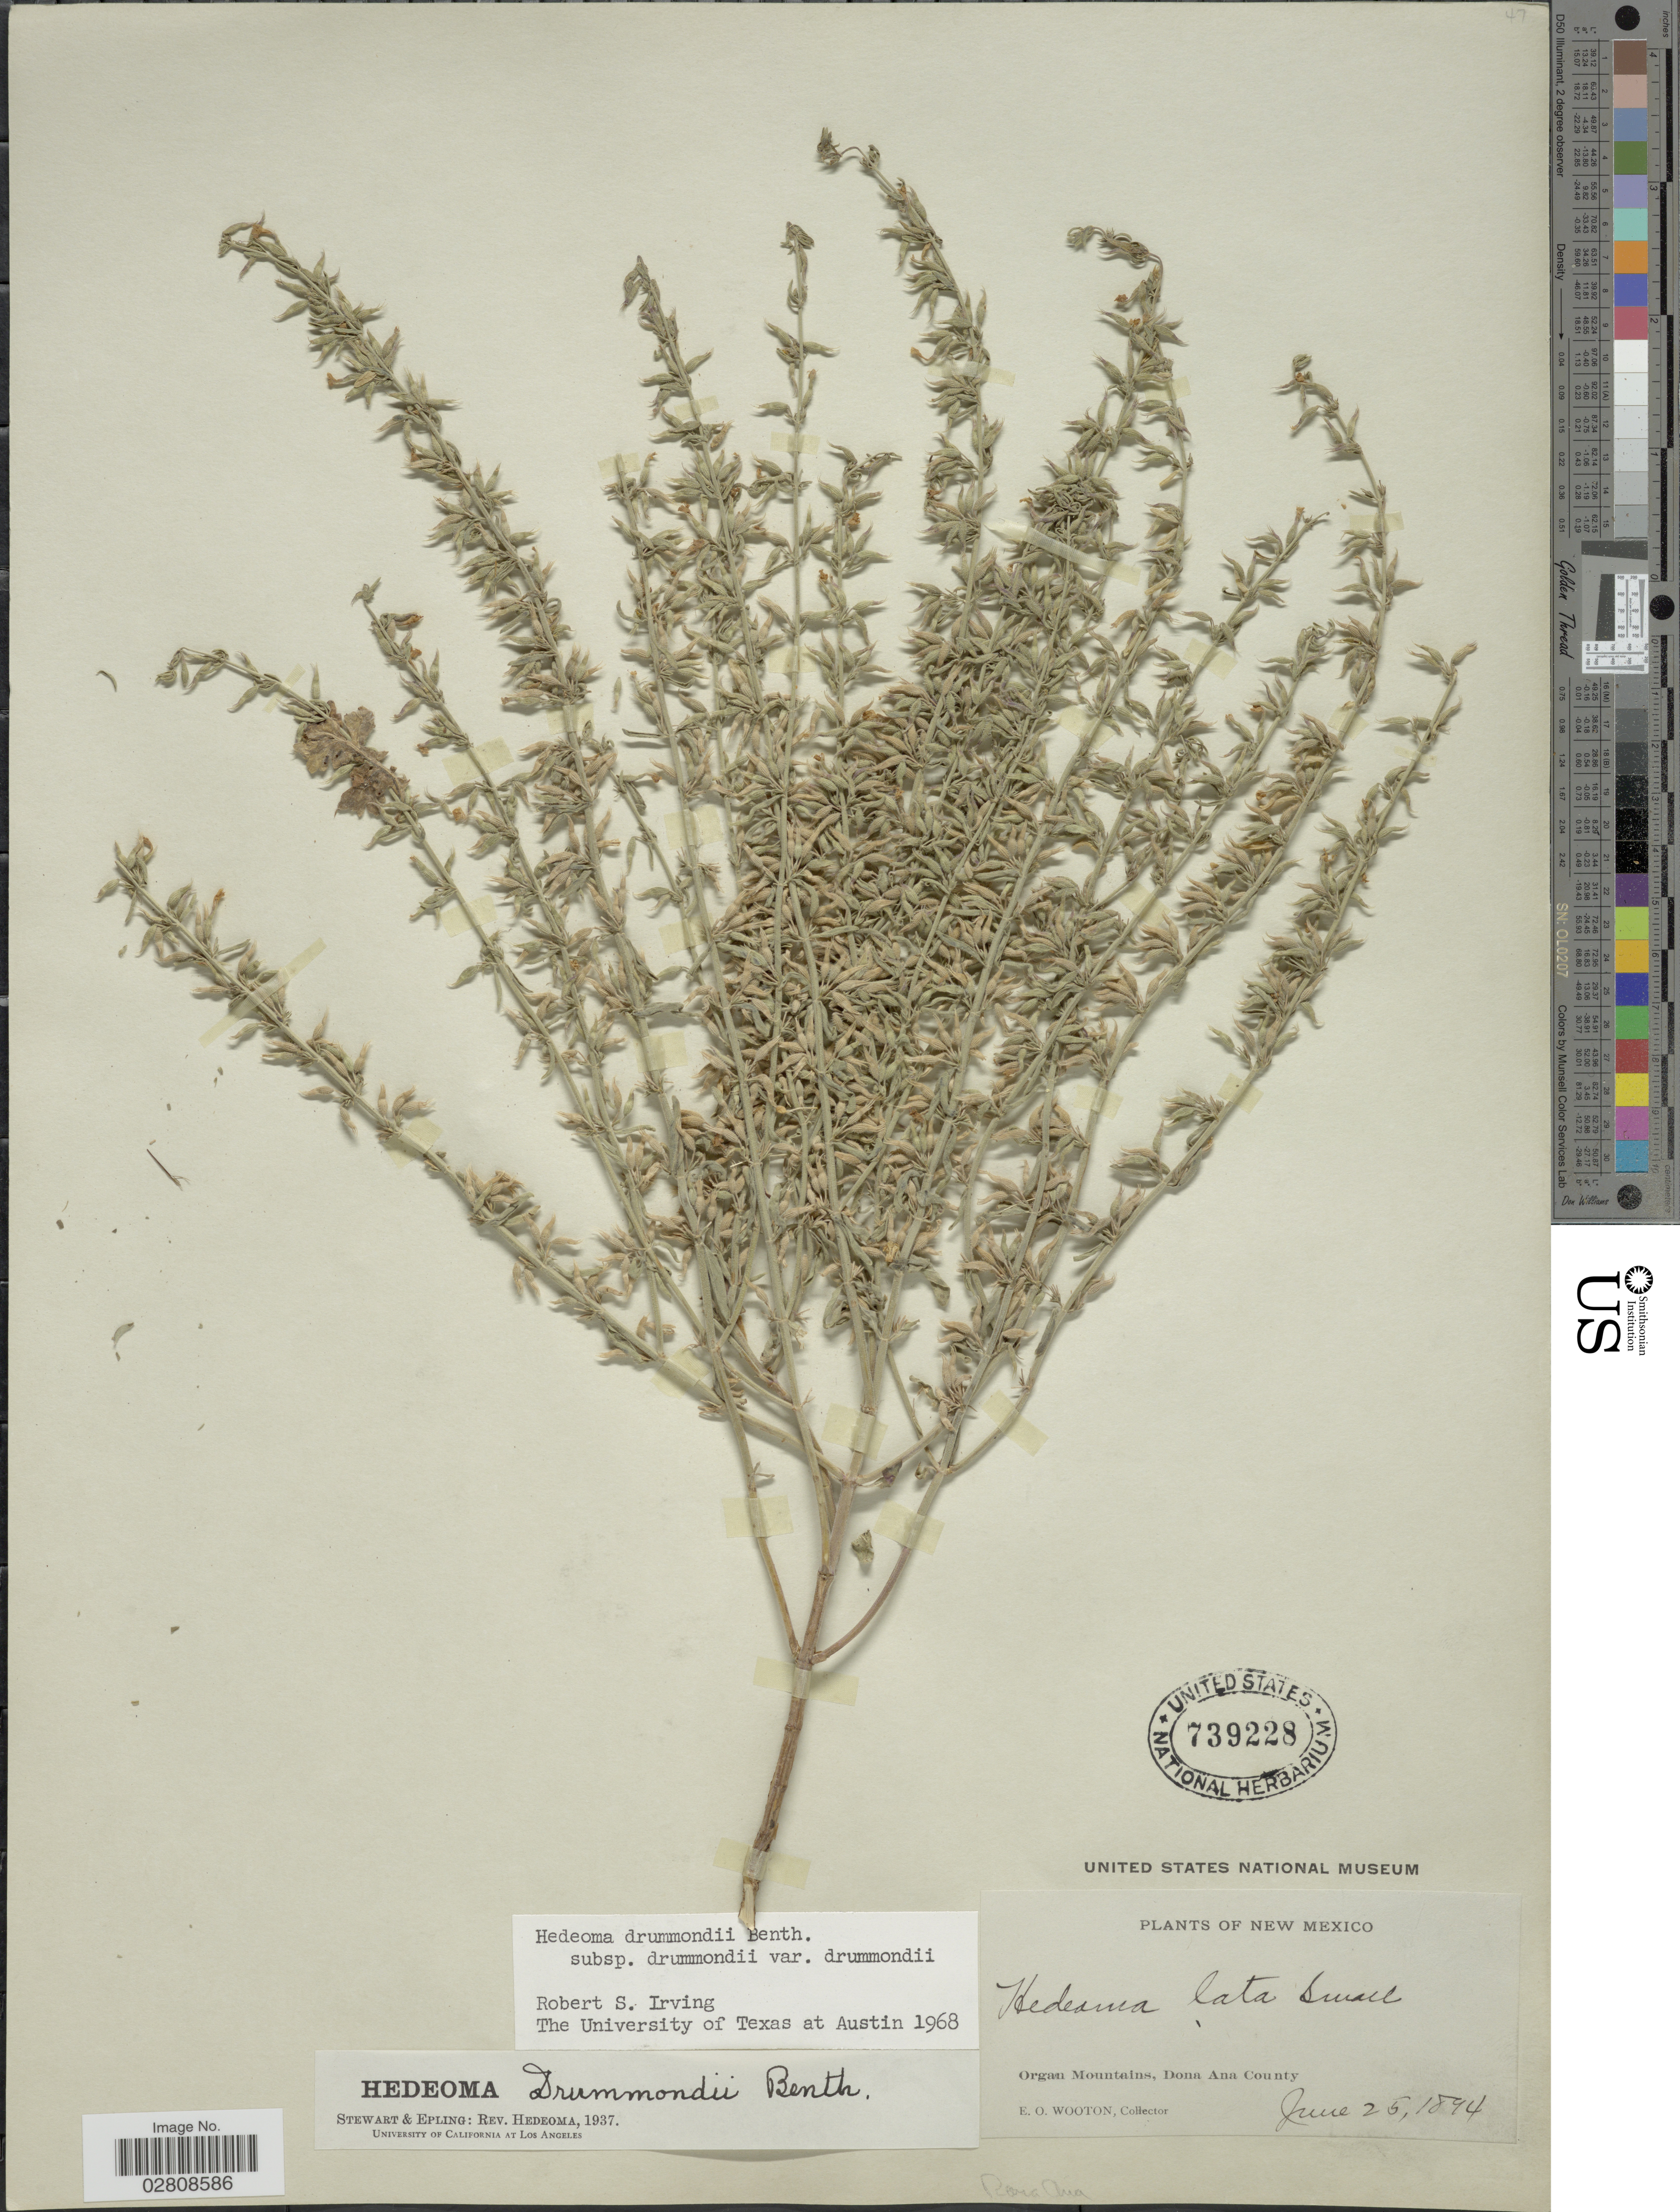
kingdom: Plantae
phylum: Tracheophyta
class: Magnoliopsida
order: Lamiales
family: Lamiaceae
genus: Hedeoma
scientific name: Hedeoma drummondii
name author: Benth.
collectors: E. O. Wooton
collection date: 1894-06-25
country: United States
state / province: New Mexico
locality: Organ Mountains, Dona Ana County.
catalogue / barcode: US 739228